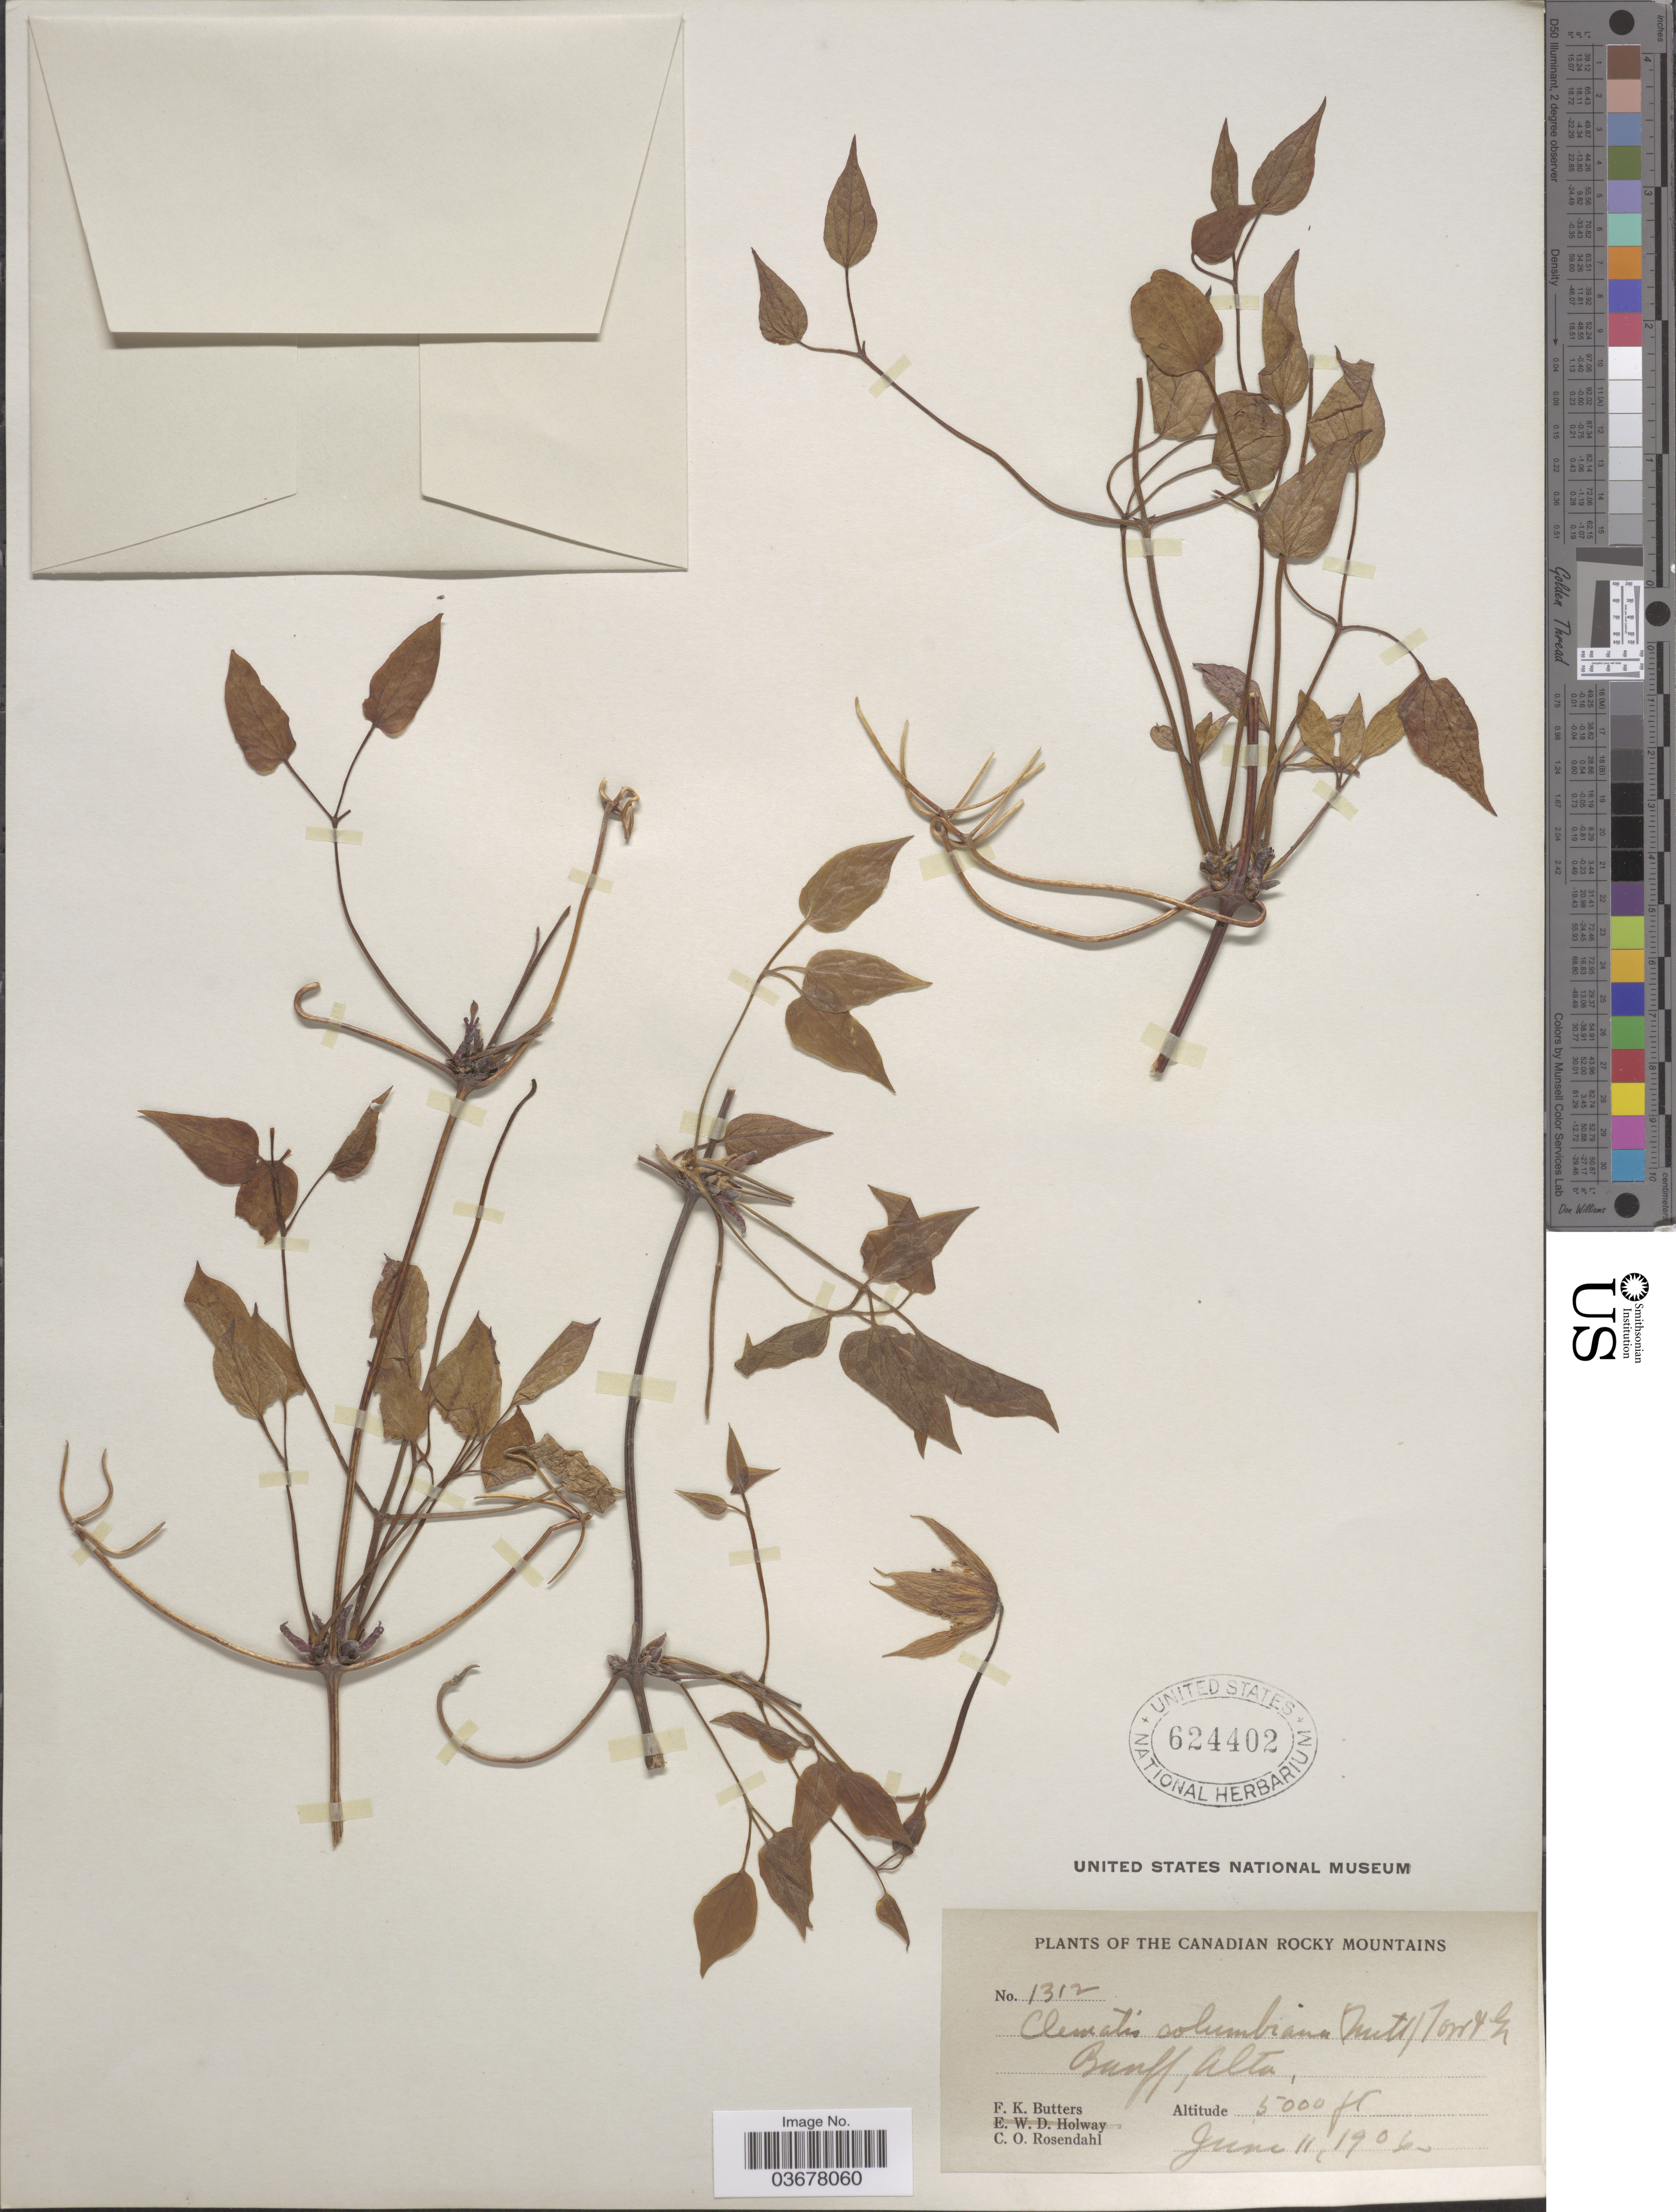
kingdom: Plantae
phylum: Tracheophyta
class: Magnoliopsida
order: Ranunculales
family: Ranunculaceae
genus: Clematis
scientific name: Clematis occidentalis var. grosseserrata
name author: (Rydb.) J.S. Pringle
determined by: Strong, M. T., (US), Smithsonian Institution - National Museum of Natural History (UNITED STATES)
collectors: F. K. Butters & C. O. Rosendahl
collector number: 1312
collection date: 1906-06-11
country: Canada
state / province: Alberta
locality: The Canadian Rocky Mountains. Banff, Alta.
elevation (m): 1524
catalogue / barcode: US 624402